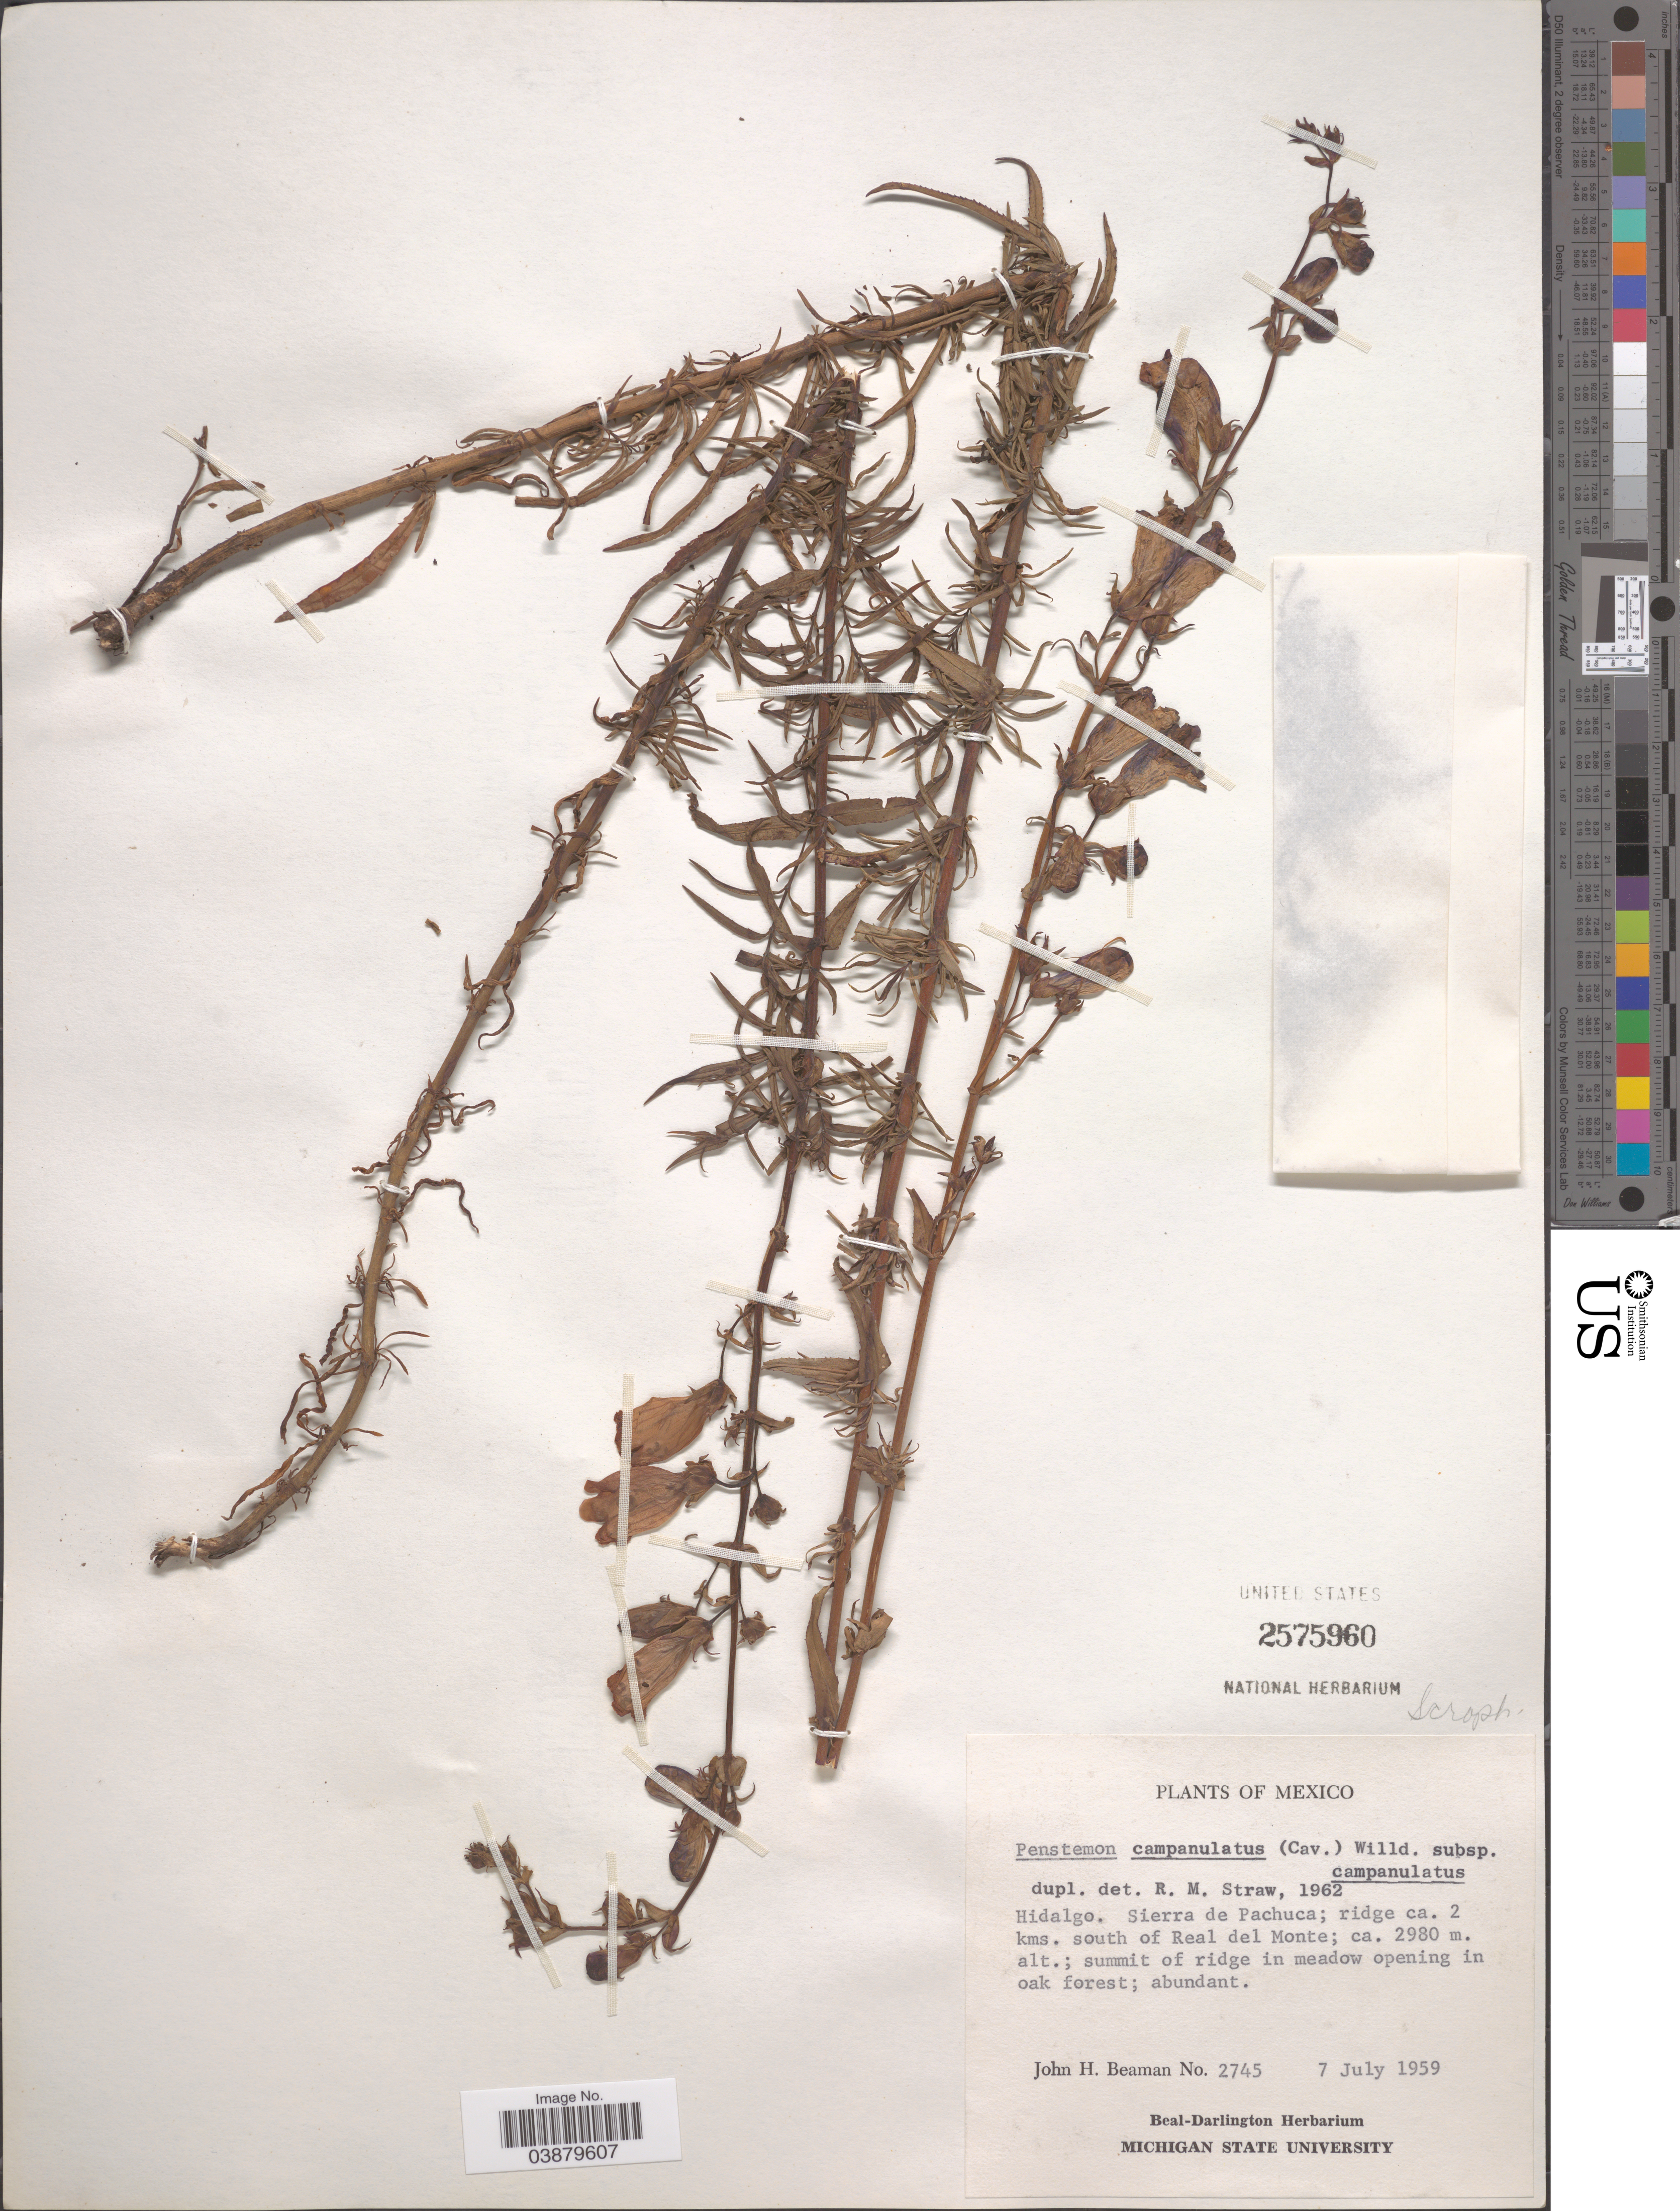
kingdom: Plantae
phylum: Tracheophyta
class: Magnoliopsida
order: Lamiales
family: Plantaginaceae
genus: Penstemon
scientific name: Penstemon campanulatus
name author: (Cav.) Willd.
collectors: J. H. Beaman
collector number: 2745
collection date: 1959-07-07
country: Mexico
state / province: Hidalgo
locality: Sierra de Pachuca; ridge ca. 2 kms. south of Real del Monte.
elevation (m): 2980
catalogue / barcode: US 2575960